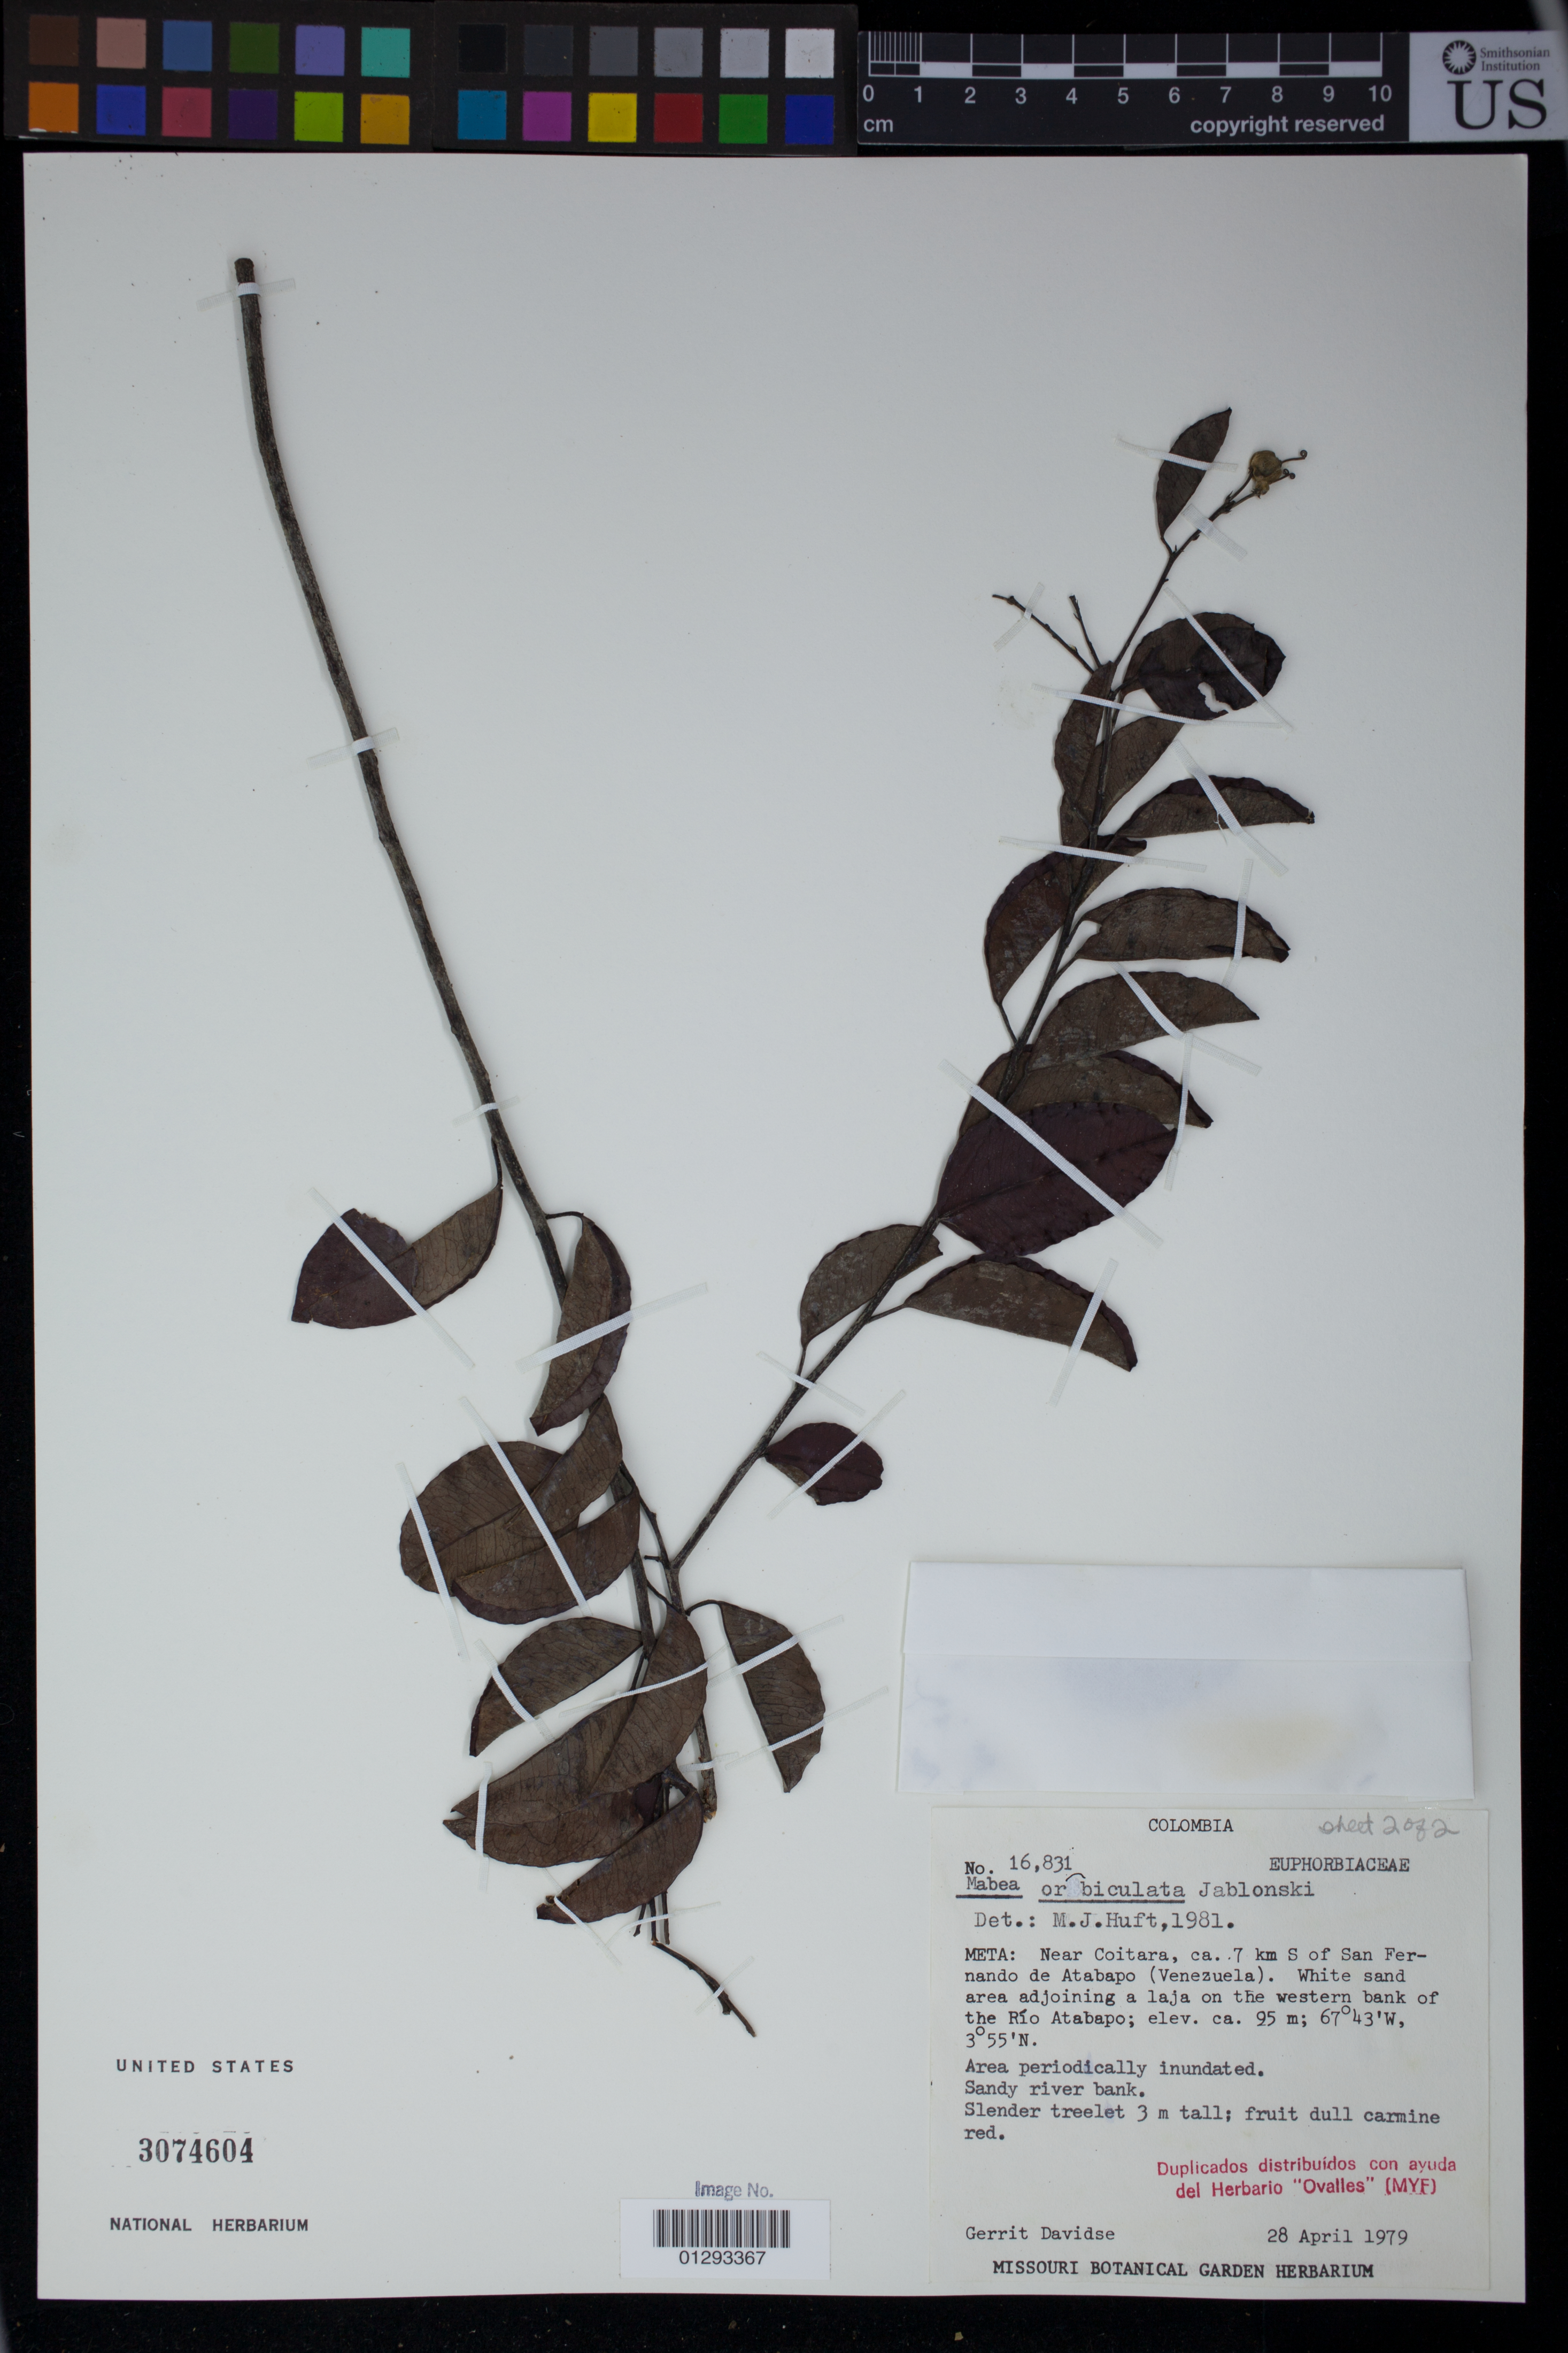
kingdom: Plantae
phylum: Tracheophyta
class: Magnoliopsida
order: Malpighiales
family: Euphorbiaceae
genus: Mabea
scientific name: Mabea orbiculata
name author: Jabl.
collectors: G. Davidse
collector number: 16831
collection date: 1979-04-28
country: Colombia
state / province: Meta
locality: Near Coitara, ca 7 km S of San Fernando de Atabapo (Venezula). western bank of the Rio Atabapo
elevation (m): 95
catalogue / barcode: US 3074604